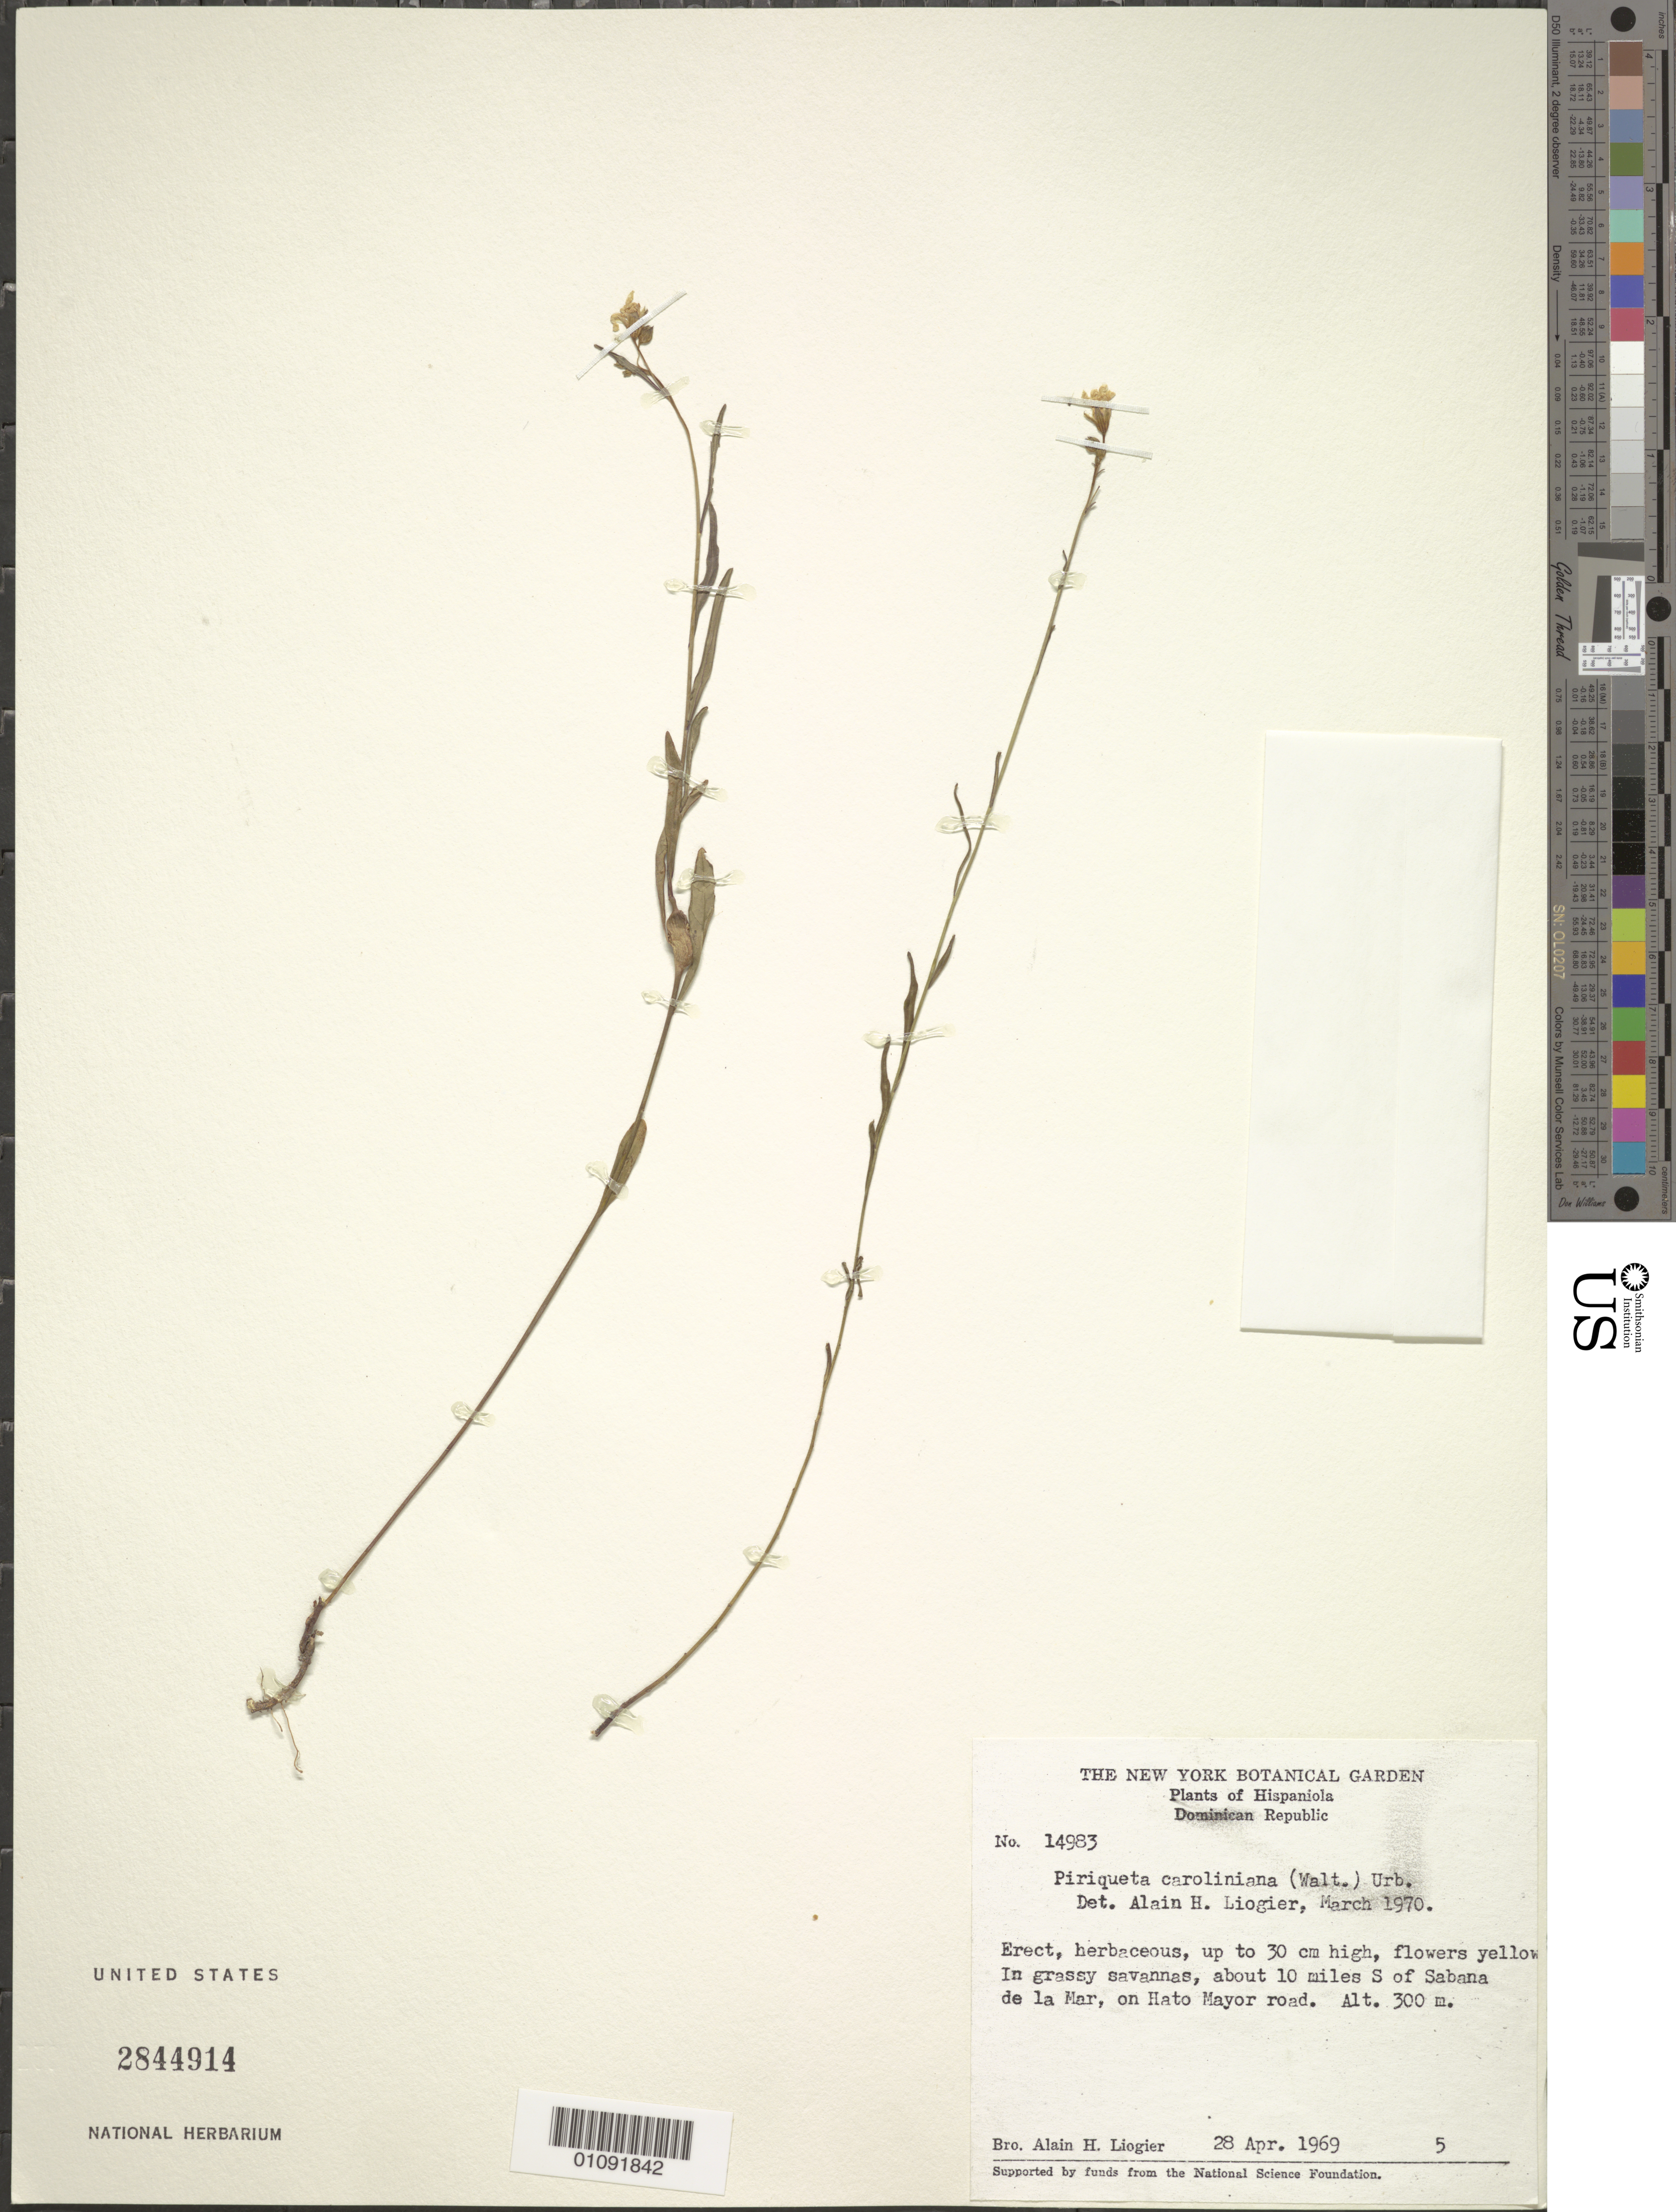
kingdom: Plantae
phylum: Tracheophyta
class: Magnoliopsida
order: Malpighiales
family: Turneraceae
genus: Piriqueta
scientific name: Piriqueta cistoides subsp. caroliniana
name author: (Walter) Arbo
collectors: A. H. Liogier & F. G. Meyer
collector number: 14983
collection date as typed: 28 Apr 1969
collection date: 1969-04-28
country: Dominican Republic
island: Hispaniola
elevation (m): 300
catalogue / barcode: US 2844914